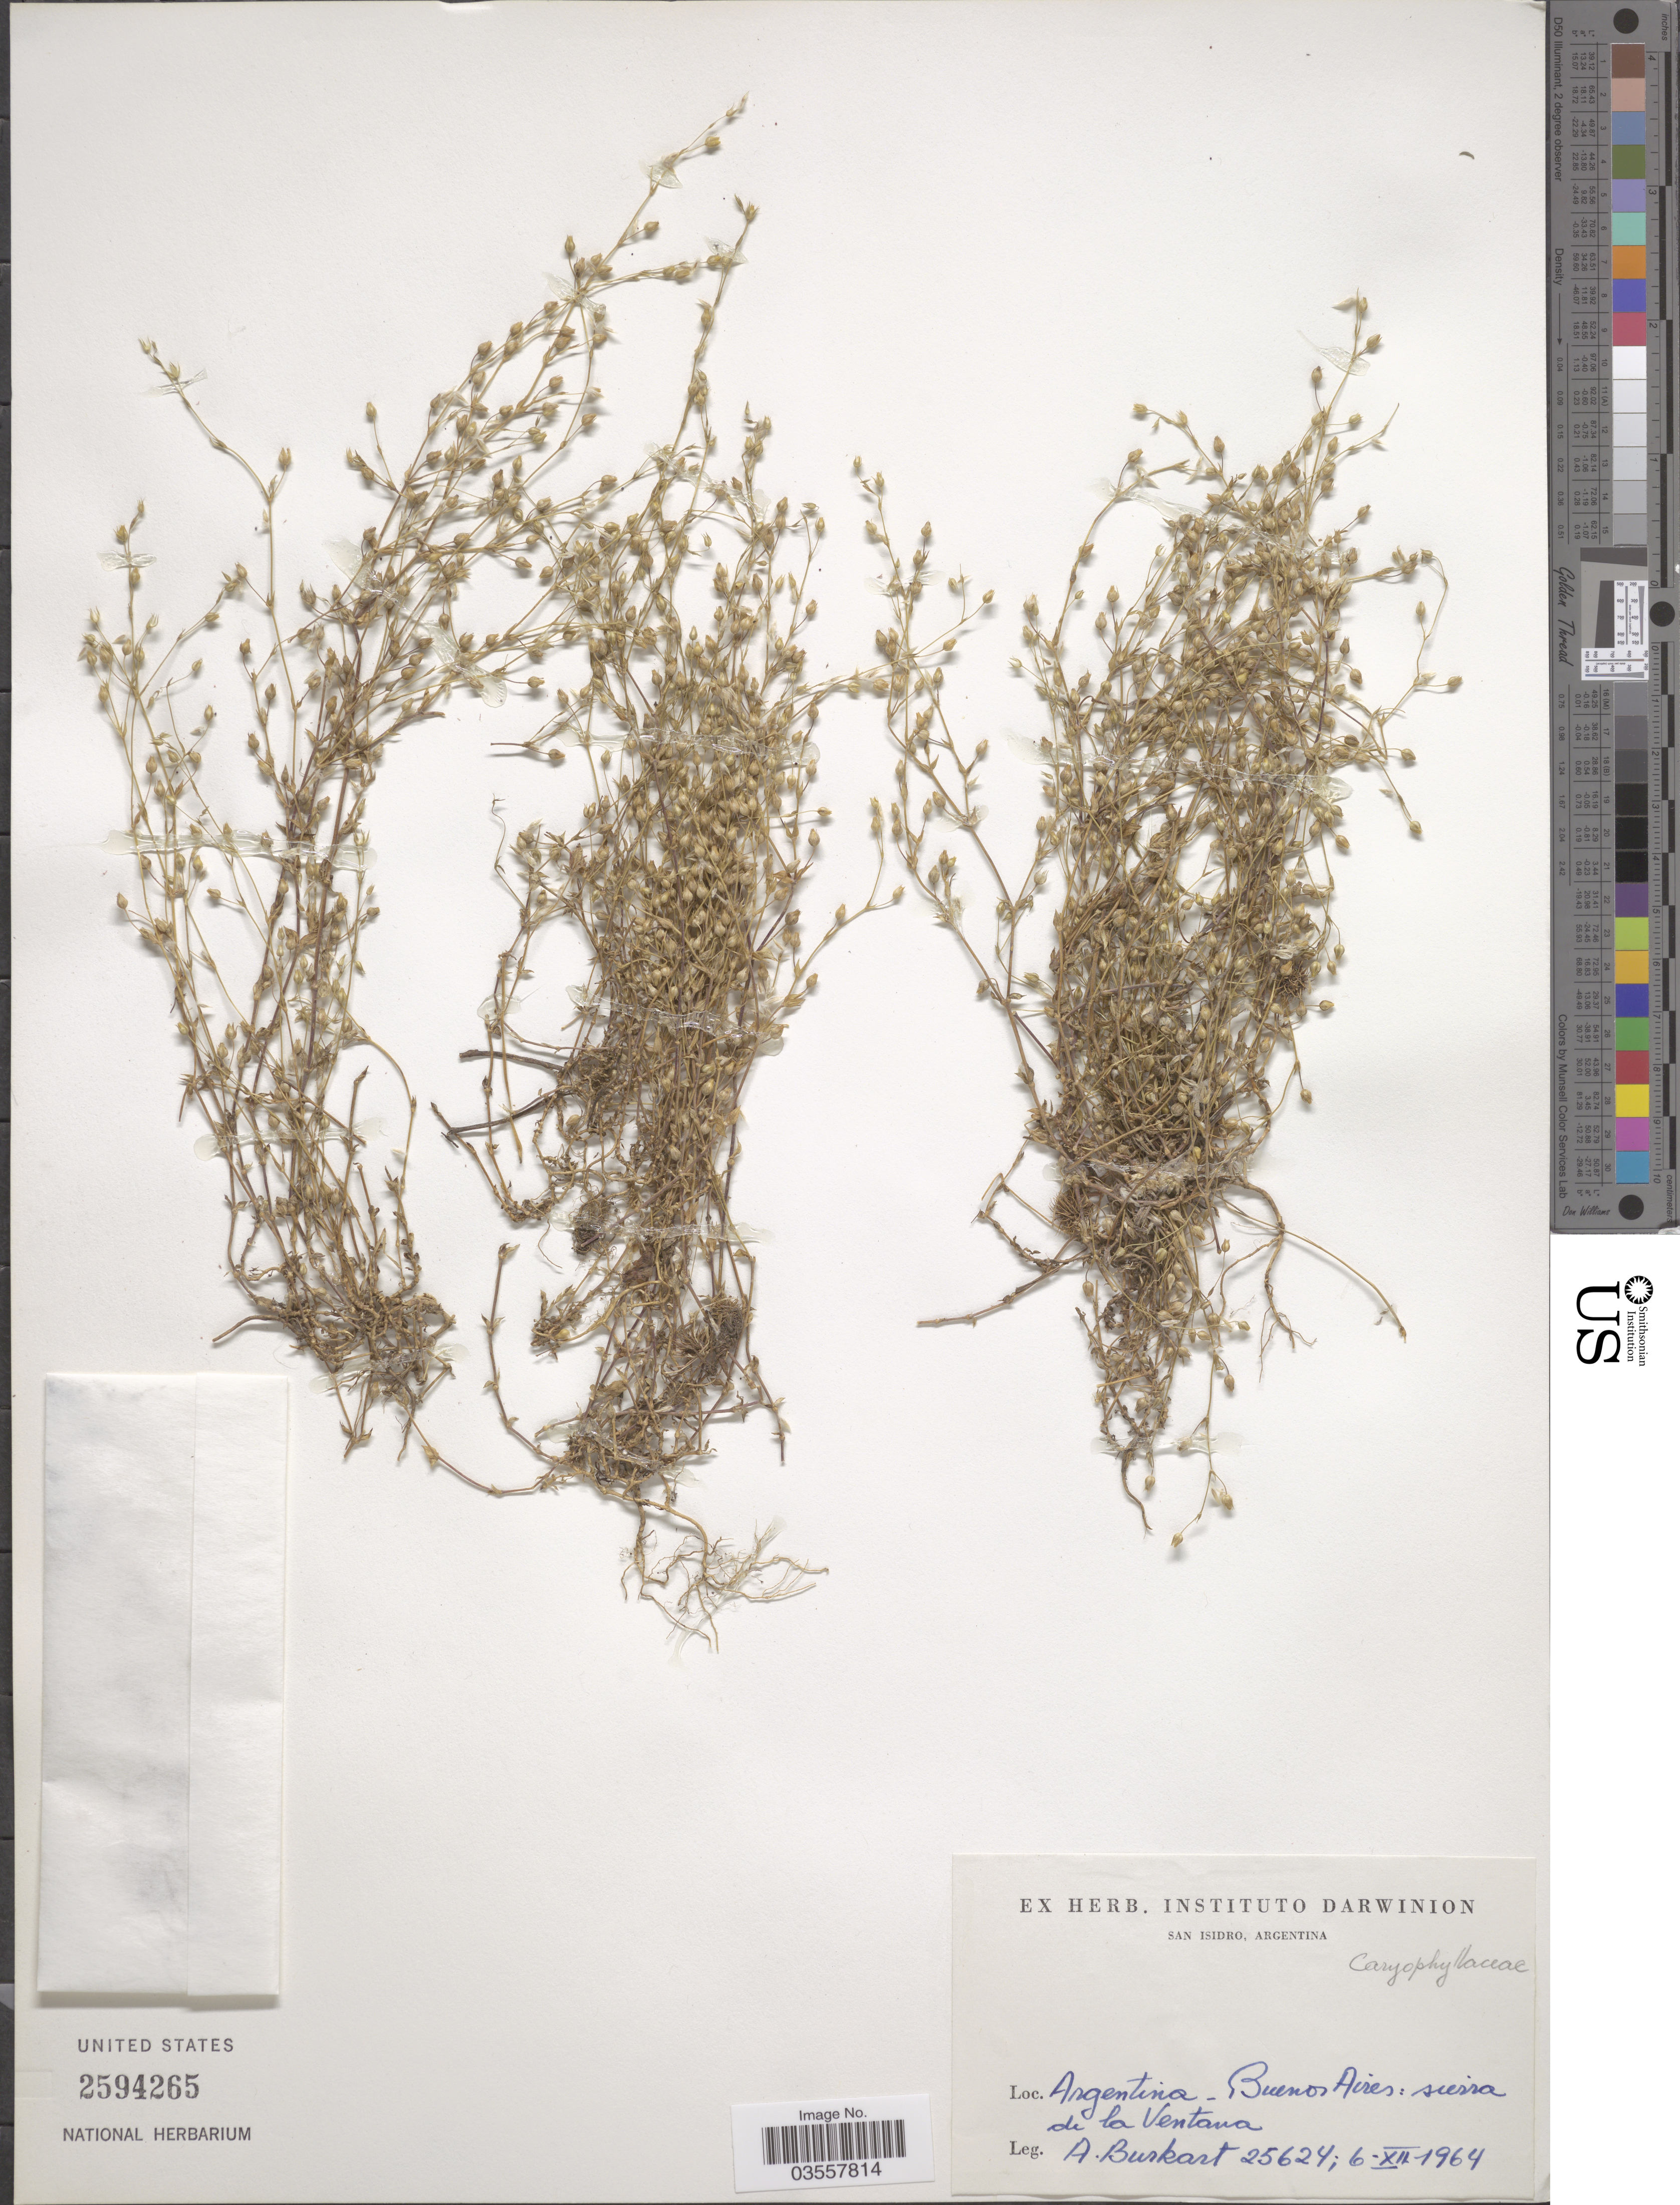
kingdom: Plantae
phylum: Tracheophyta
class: Magnoliopsida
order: Caryophyllales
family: Caryophyllaceae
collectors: A. E. Burkart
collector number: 25624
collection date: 1964-12-06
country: Argentina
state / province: Buenos Aires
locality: San Isidro. Sierra de la Ventana.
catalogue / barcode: US 2594265